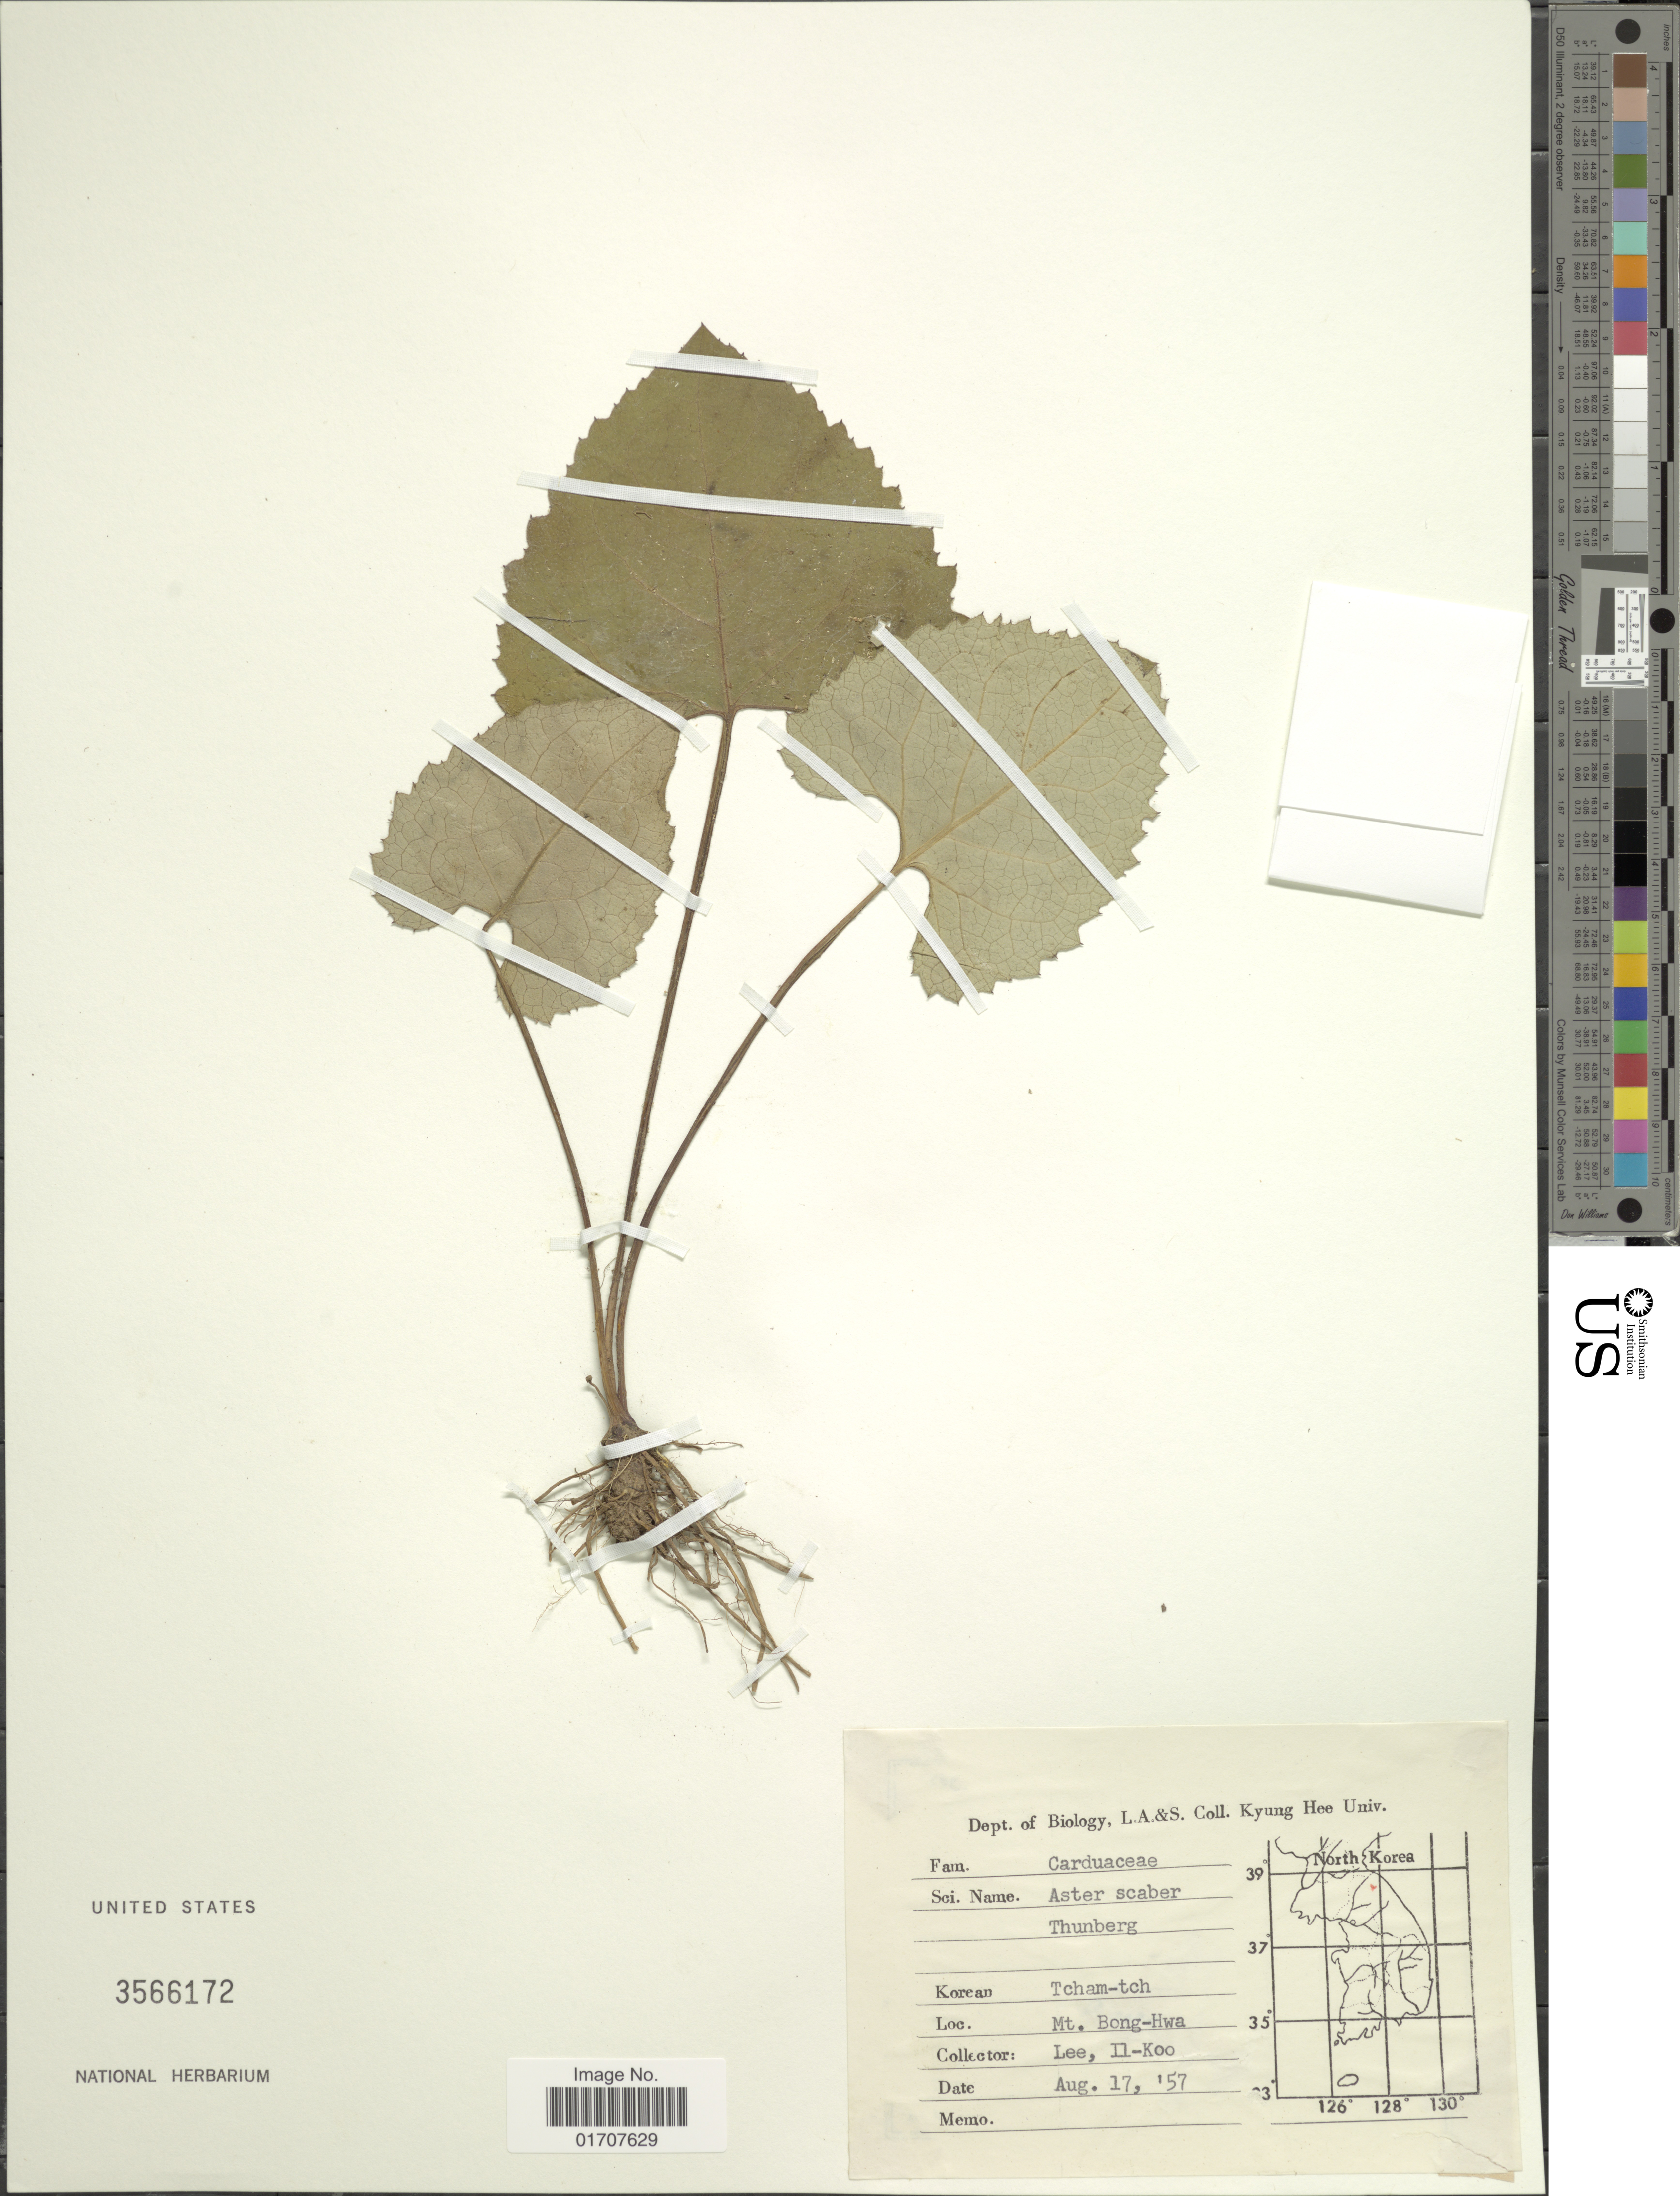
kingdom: Plantae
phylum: Tracheophyta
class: Magnoliopsida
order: Asterales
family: Asteraceae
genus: Doellingeria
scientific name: Doellingeria scaber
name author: (Thunb.) Nees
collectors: I. Lee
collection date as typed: Transcribed d/m/y: 17/8/57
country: South Korea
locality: Mt. Bong-Hwa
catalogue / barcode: US 3566172